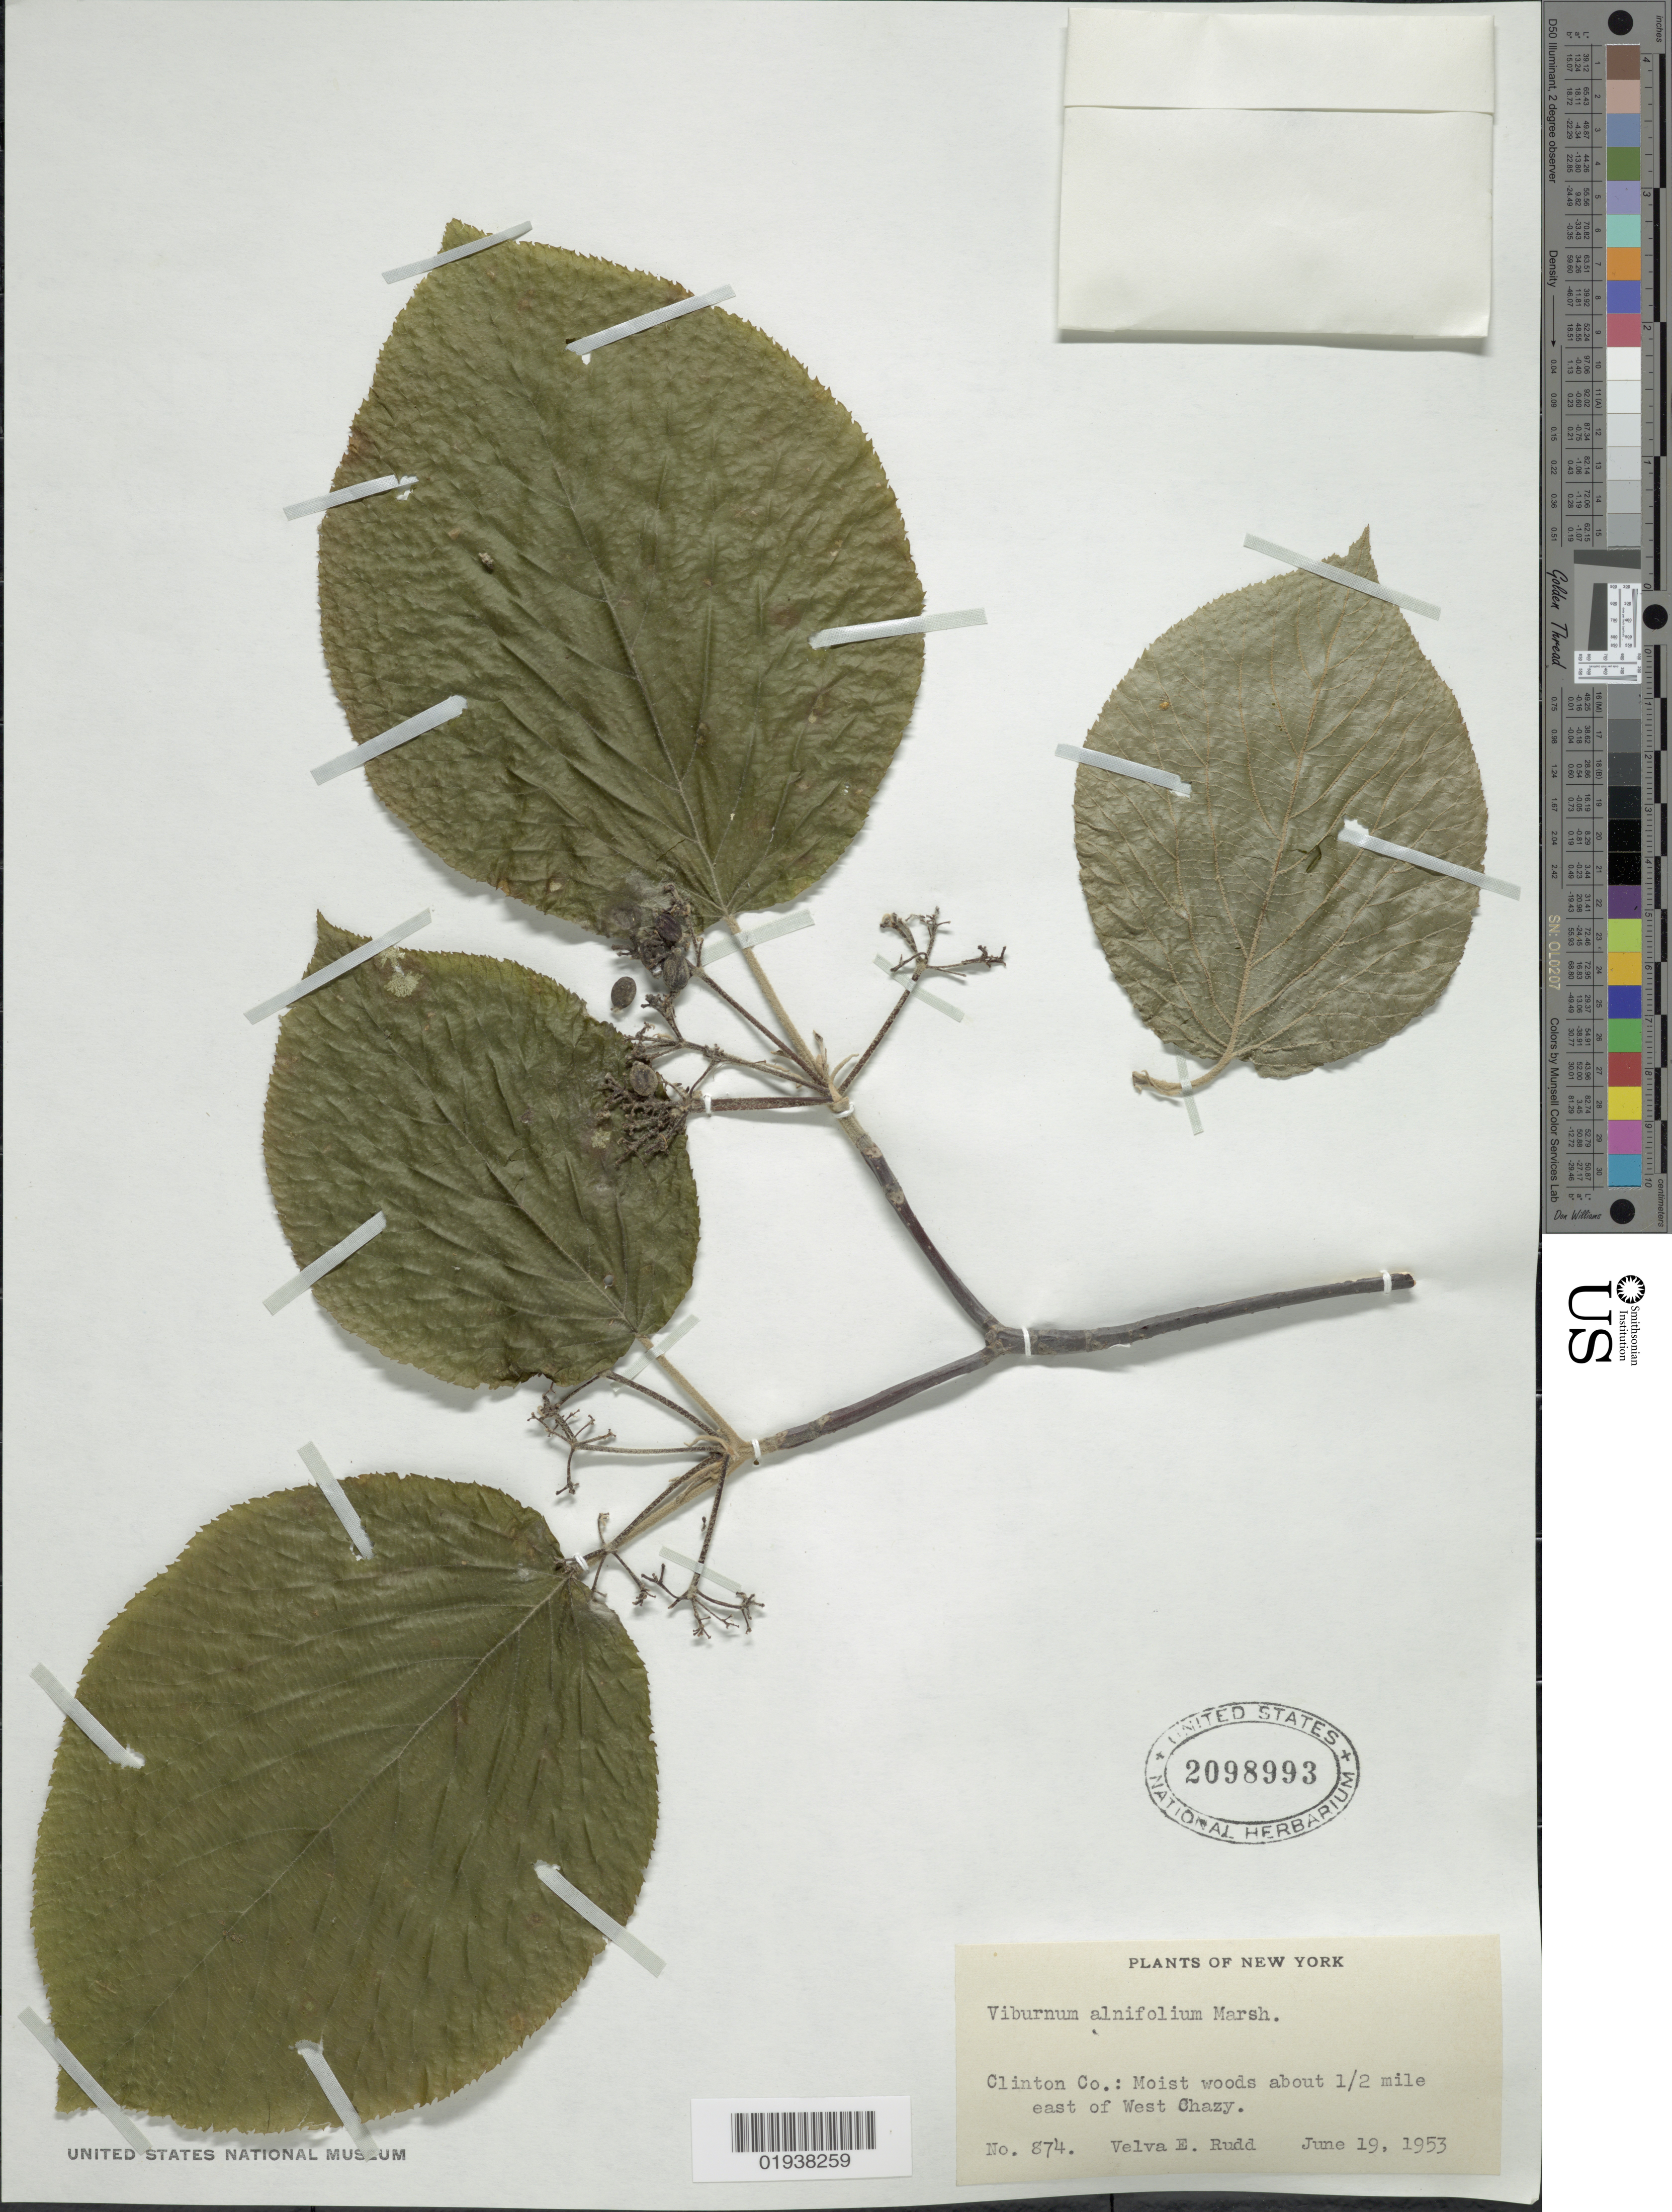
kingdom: Plantae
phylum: Tracheophyta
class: Magnoliopsida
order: Dipsacales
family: Viburnaceae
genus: Viburnum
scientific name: Viburnum alnifolium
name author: Marshall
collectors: V. E. Rudd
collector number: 874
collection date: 1953-06-19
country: United States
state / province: New York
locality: Clinton Co.: Moist woods about ½ mile east of West Chazy.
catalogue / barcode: US 2098993